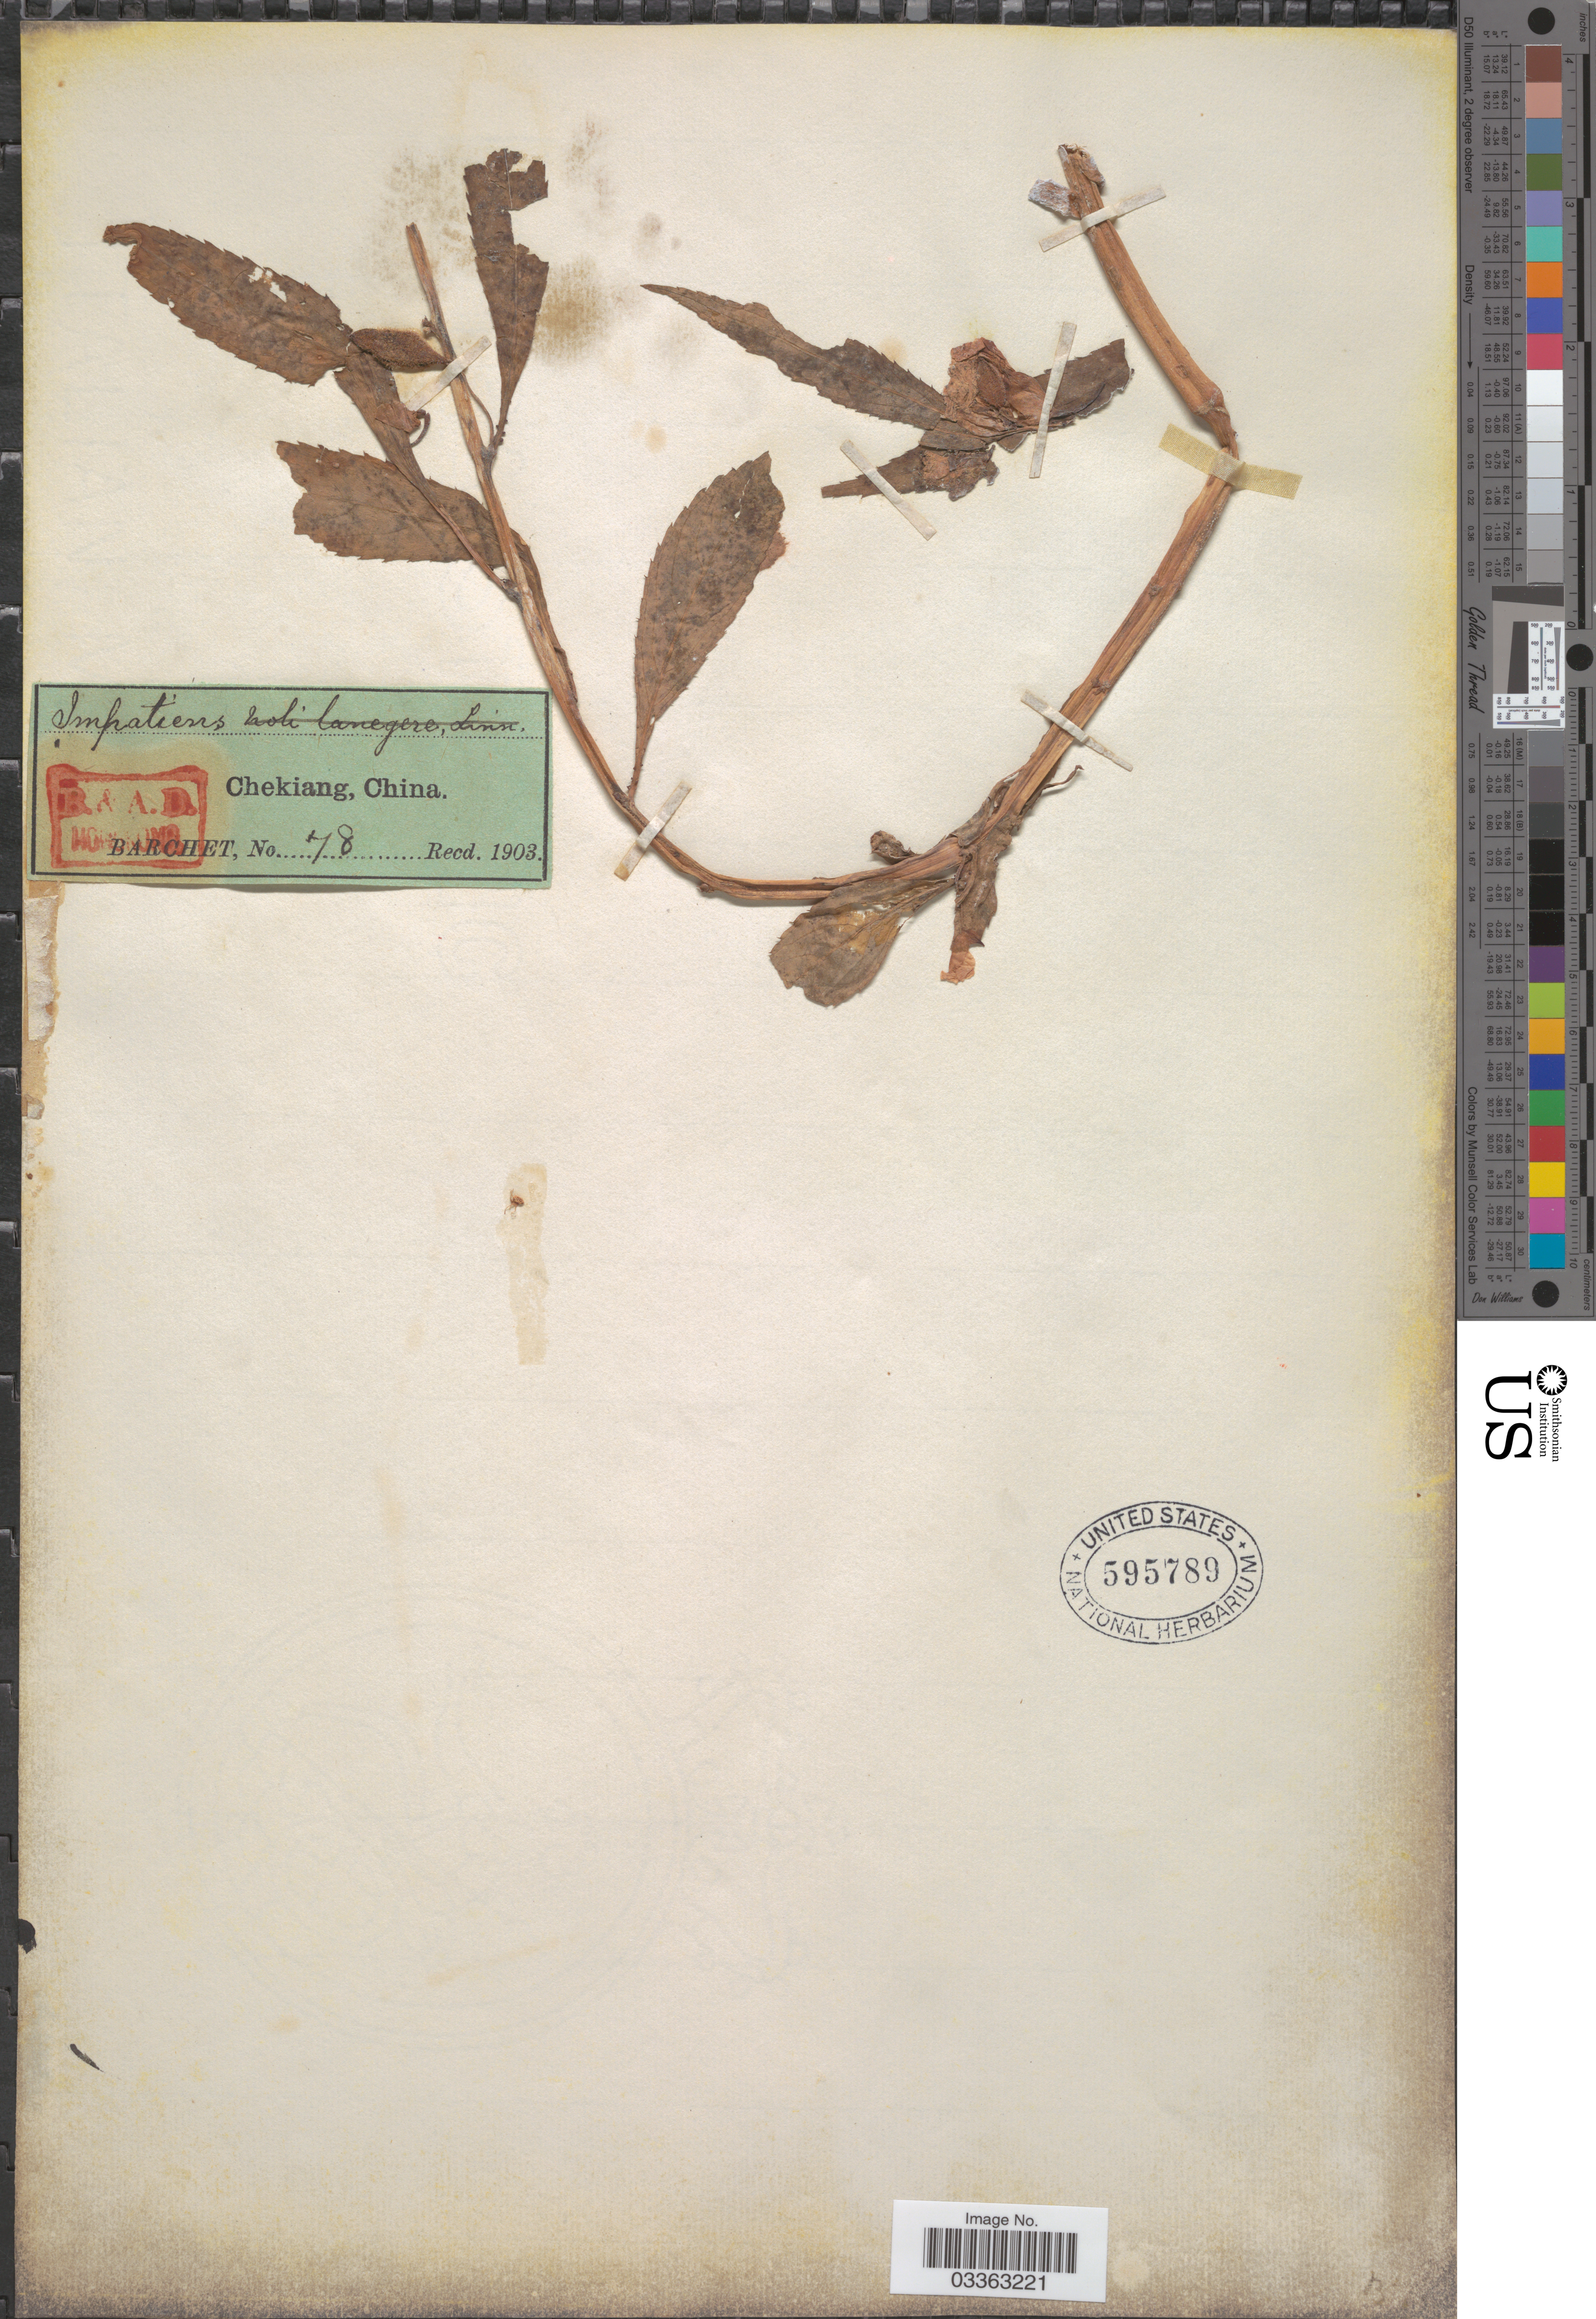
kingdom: Plantae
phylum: Tracheophyta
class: Magnoliopsida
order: Ericales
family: Balsaminaceae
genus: Impatiens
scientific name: Impatiens sp.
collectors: Barchet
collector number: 78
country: China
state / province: Zhejiang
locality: Chekiang.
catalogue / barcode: US 595789